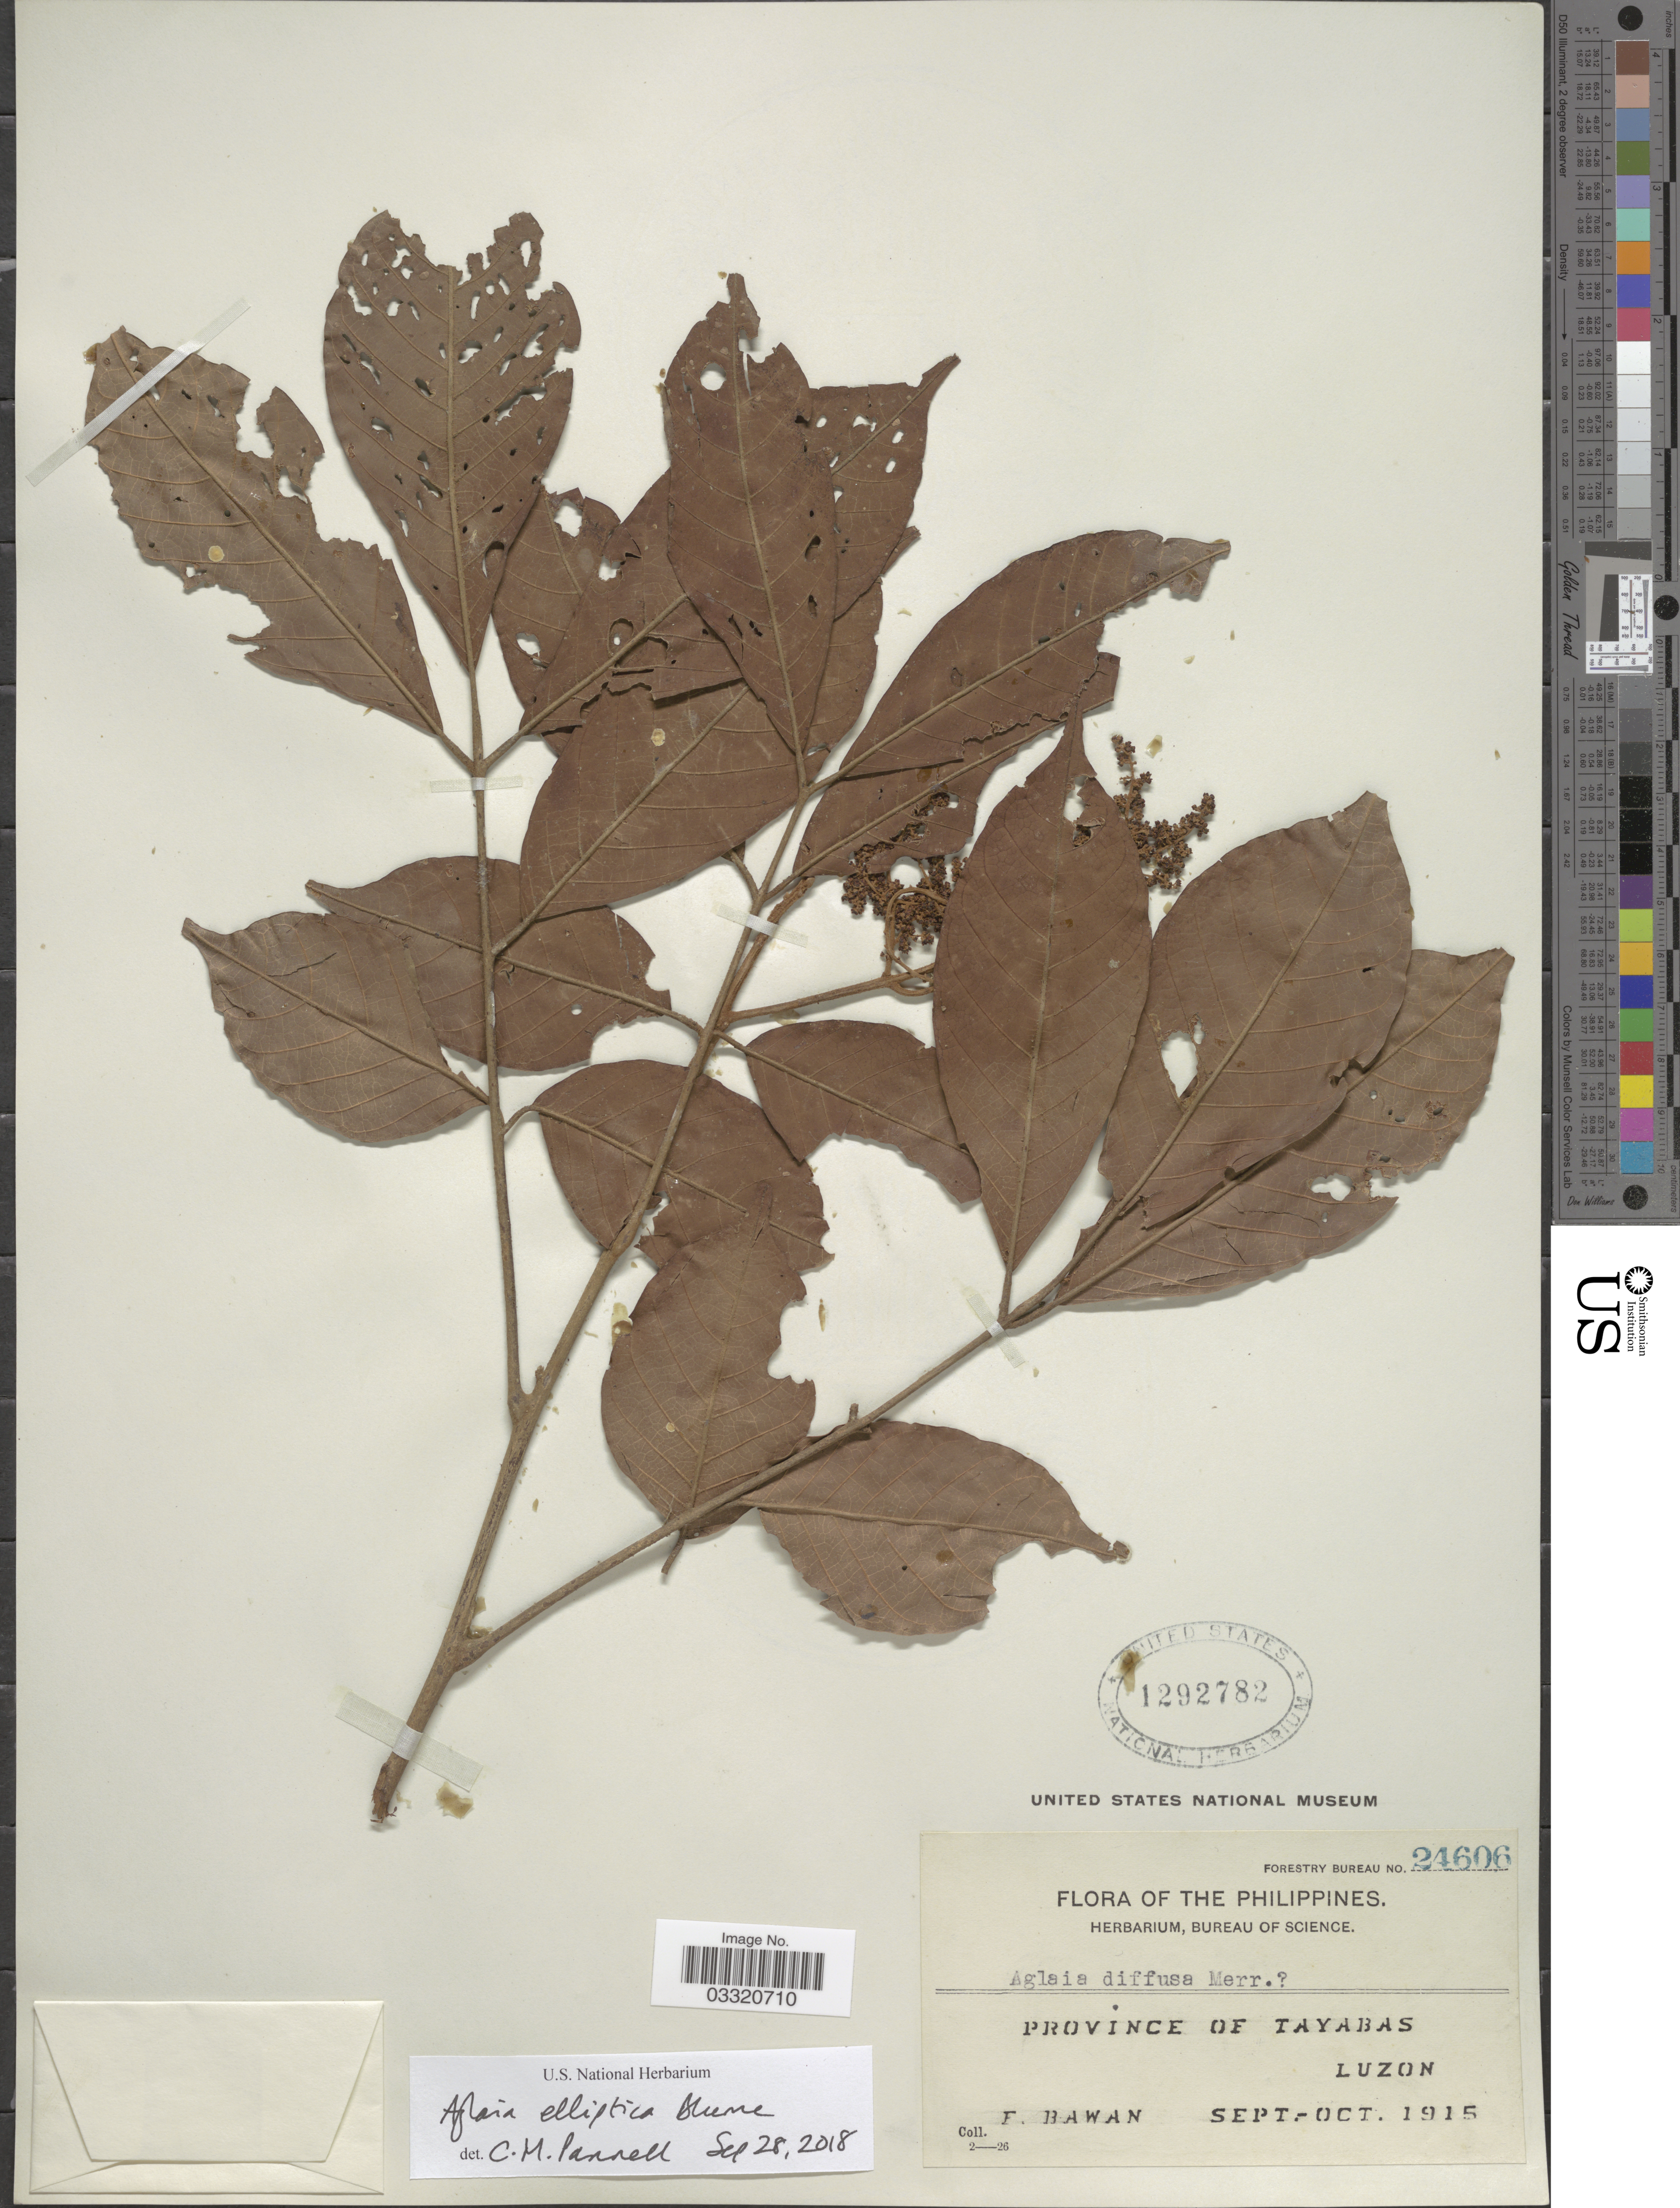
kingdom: Plantae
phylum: Tracheophyta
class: Magnoliopsida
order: Sapindales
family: Meliaceae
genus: Aglaia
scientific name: Aglaia elliptica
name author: Blume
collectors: F. Bawan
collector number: Forestry Bureau 24606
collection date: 1915-09/1915-10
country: Philippines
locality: Province of Tayabas, Luzon.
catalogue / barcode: US 1292782